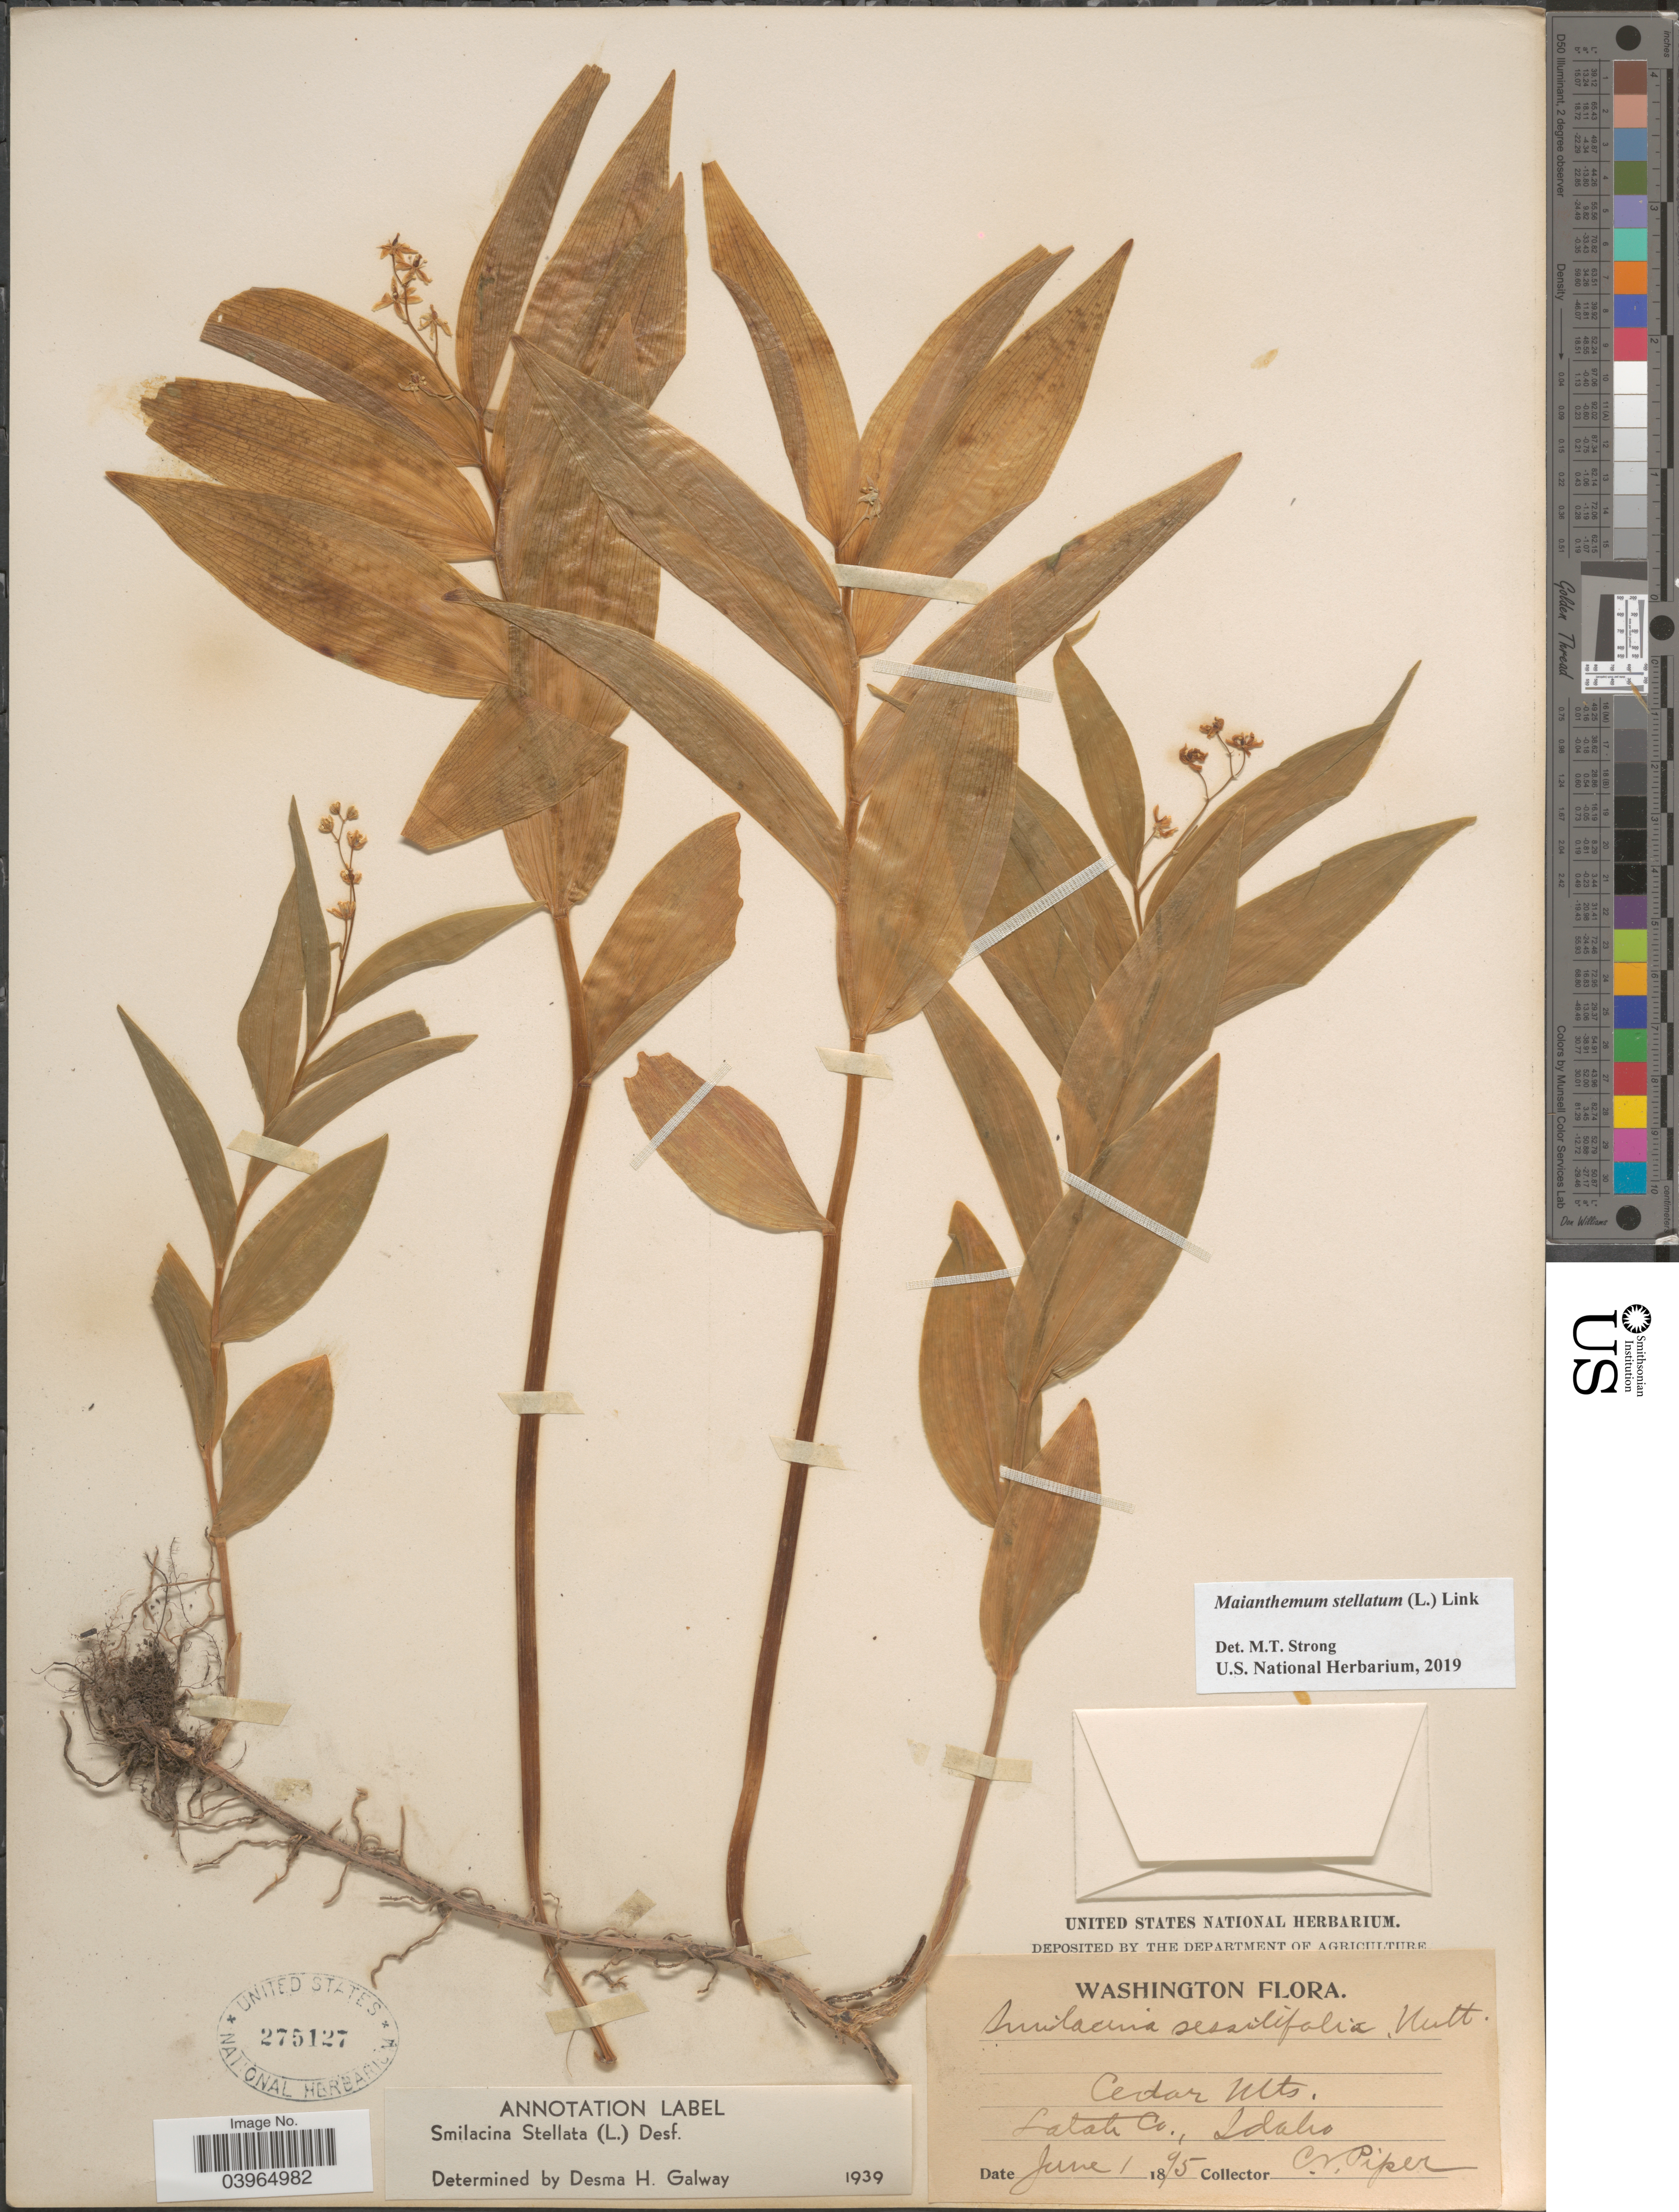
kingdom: Plantae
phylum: Tracheophyta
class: Liliopsida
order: Asparagales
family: Asparagaceae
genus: Maianthemum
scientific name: Maianthemum stellatum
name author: (L.) Link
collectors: C. V. Piper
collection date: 1895-06-01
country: United States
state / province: Idaho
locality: Cedar Mts. Latah Co.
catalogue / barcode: US 275127